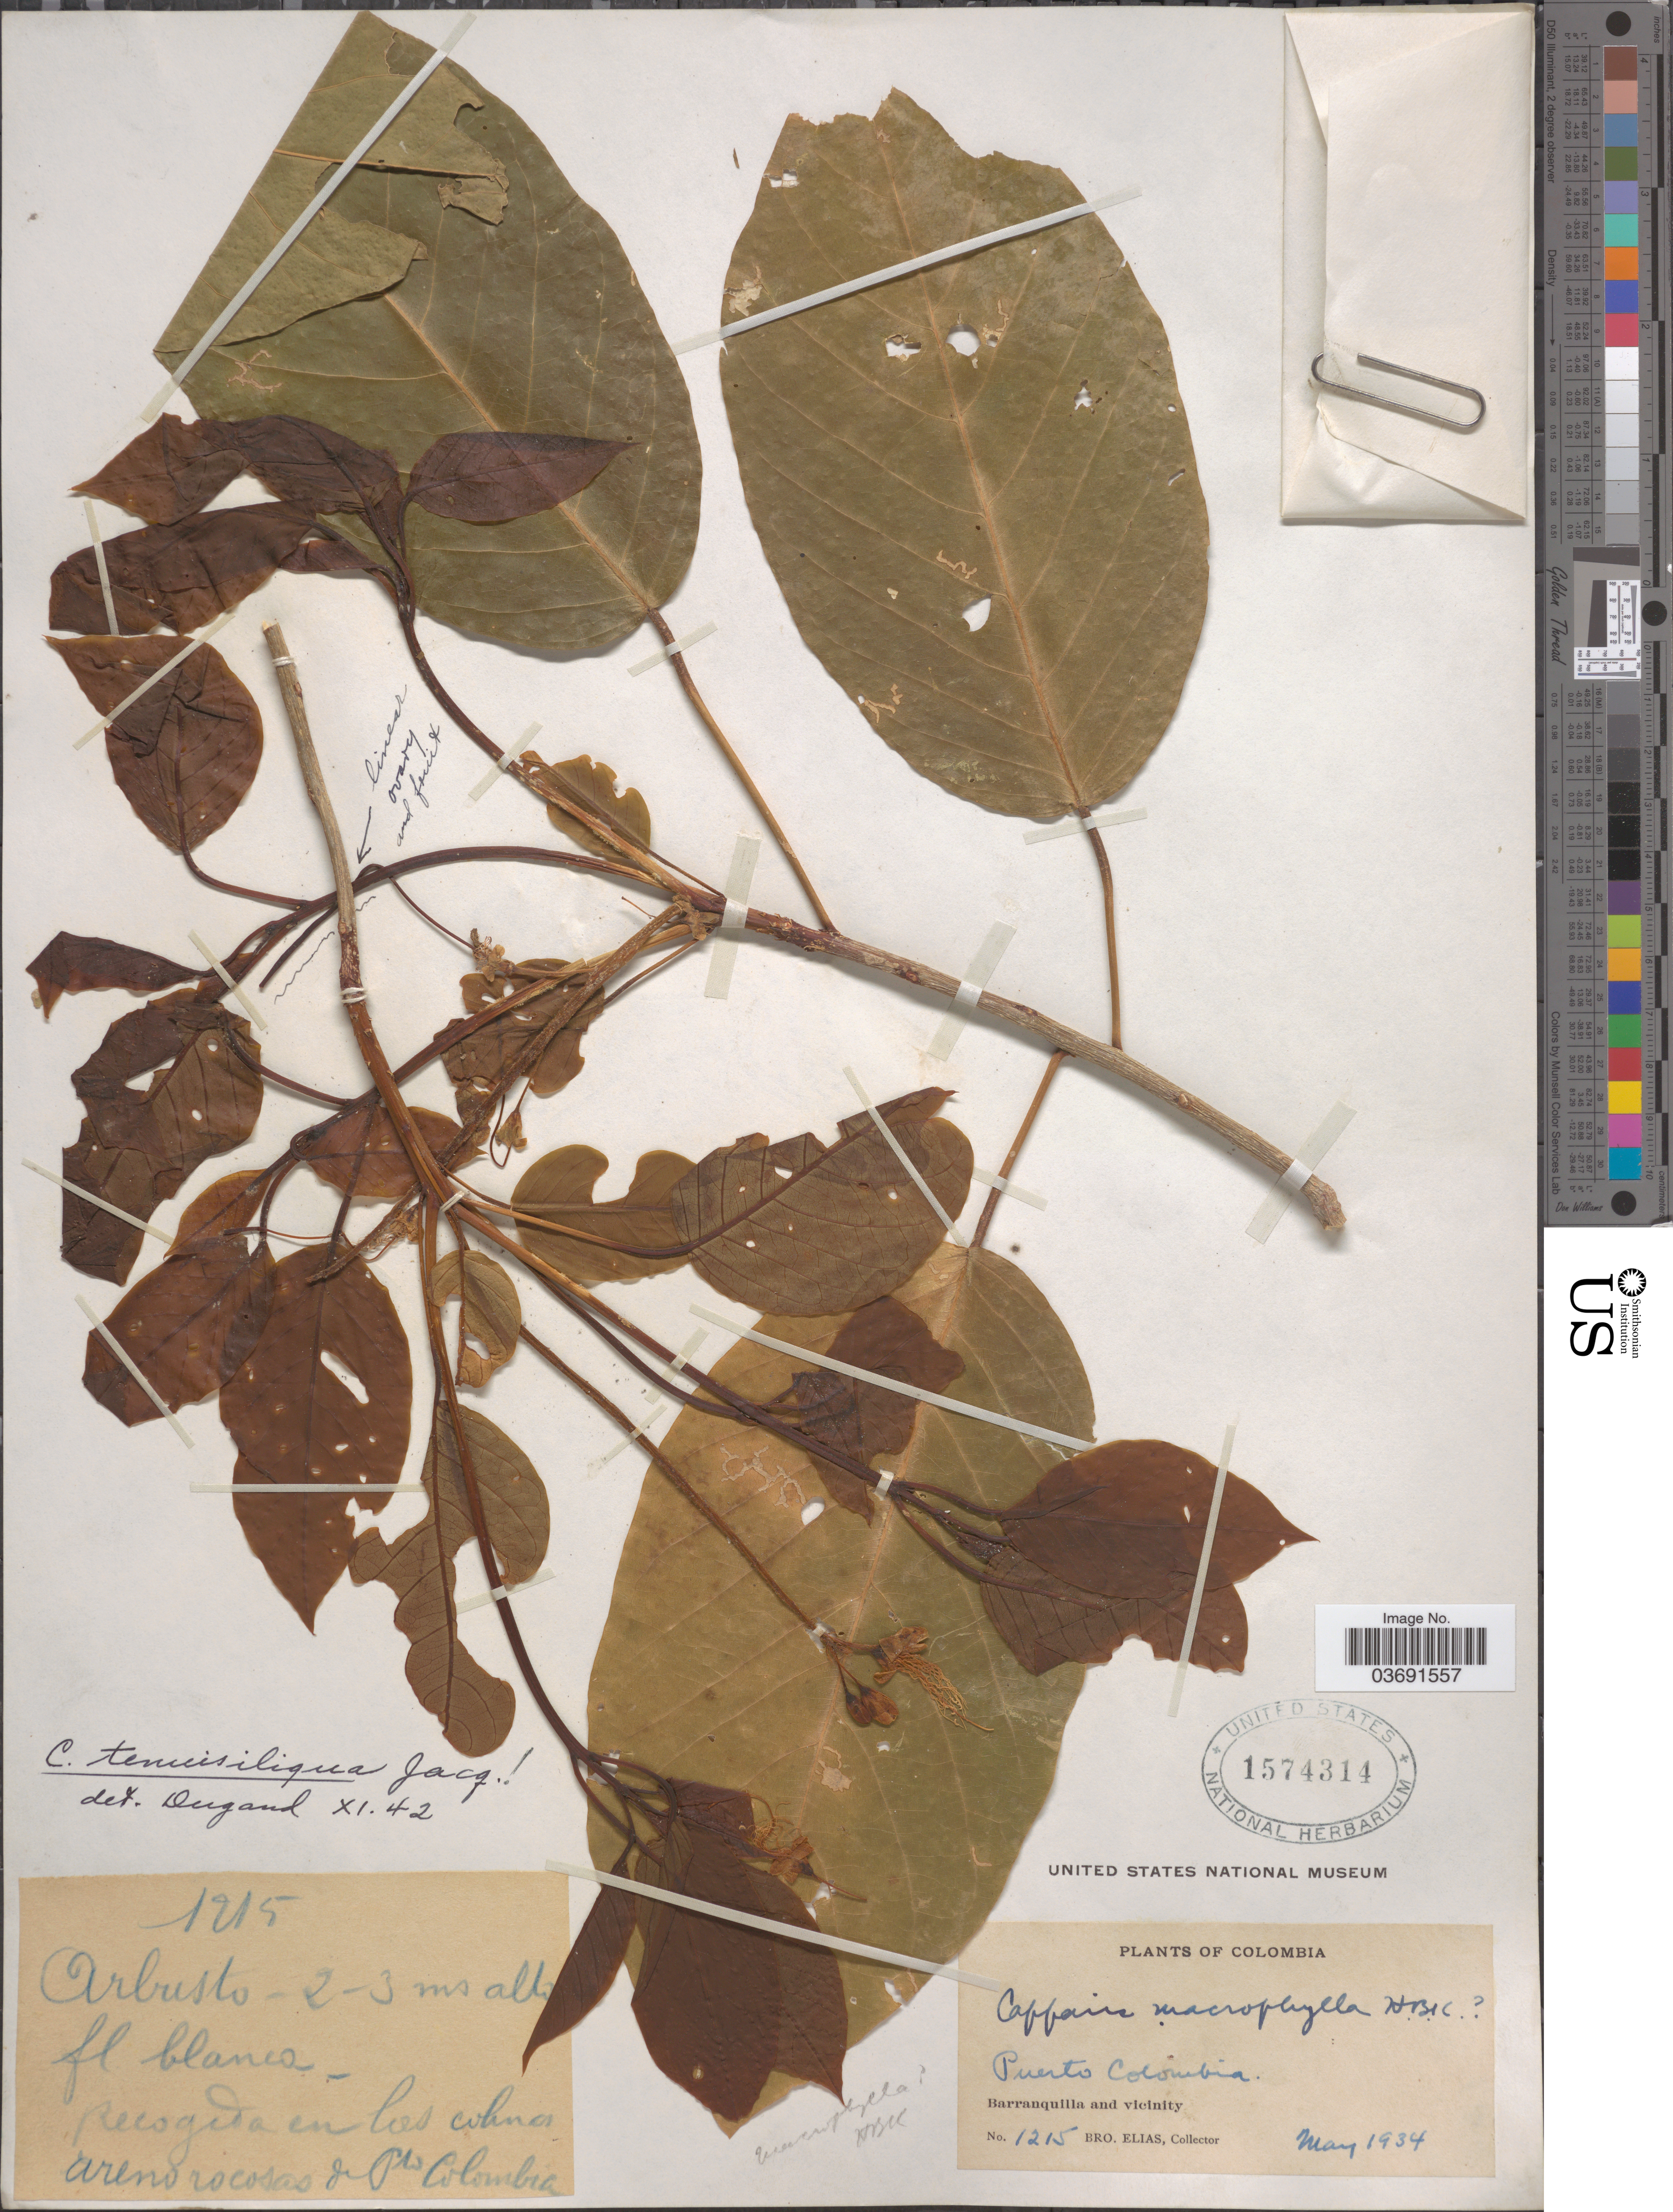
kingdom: Plantae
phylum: Tracheophyta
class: Magnoliopsida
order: Brassicales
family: Capparaceae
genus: Monilicarpa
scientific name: Monilicarpa tenuisiliqua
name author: (Jacq.) Cornejo & Iltis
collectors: Bro. Elias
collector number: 1215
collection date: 1934-05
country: Colombia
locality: Puerto Colombia. Barranquilla and vicinity.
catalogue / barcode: US 1574314